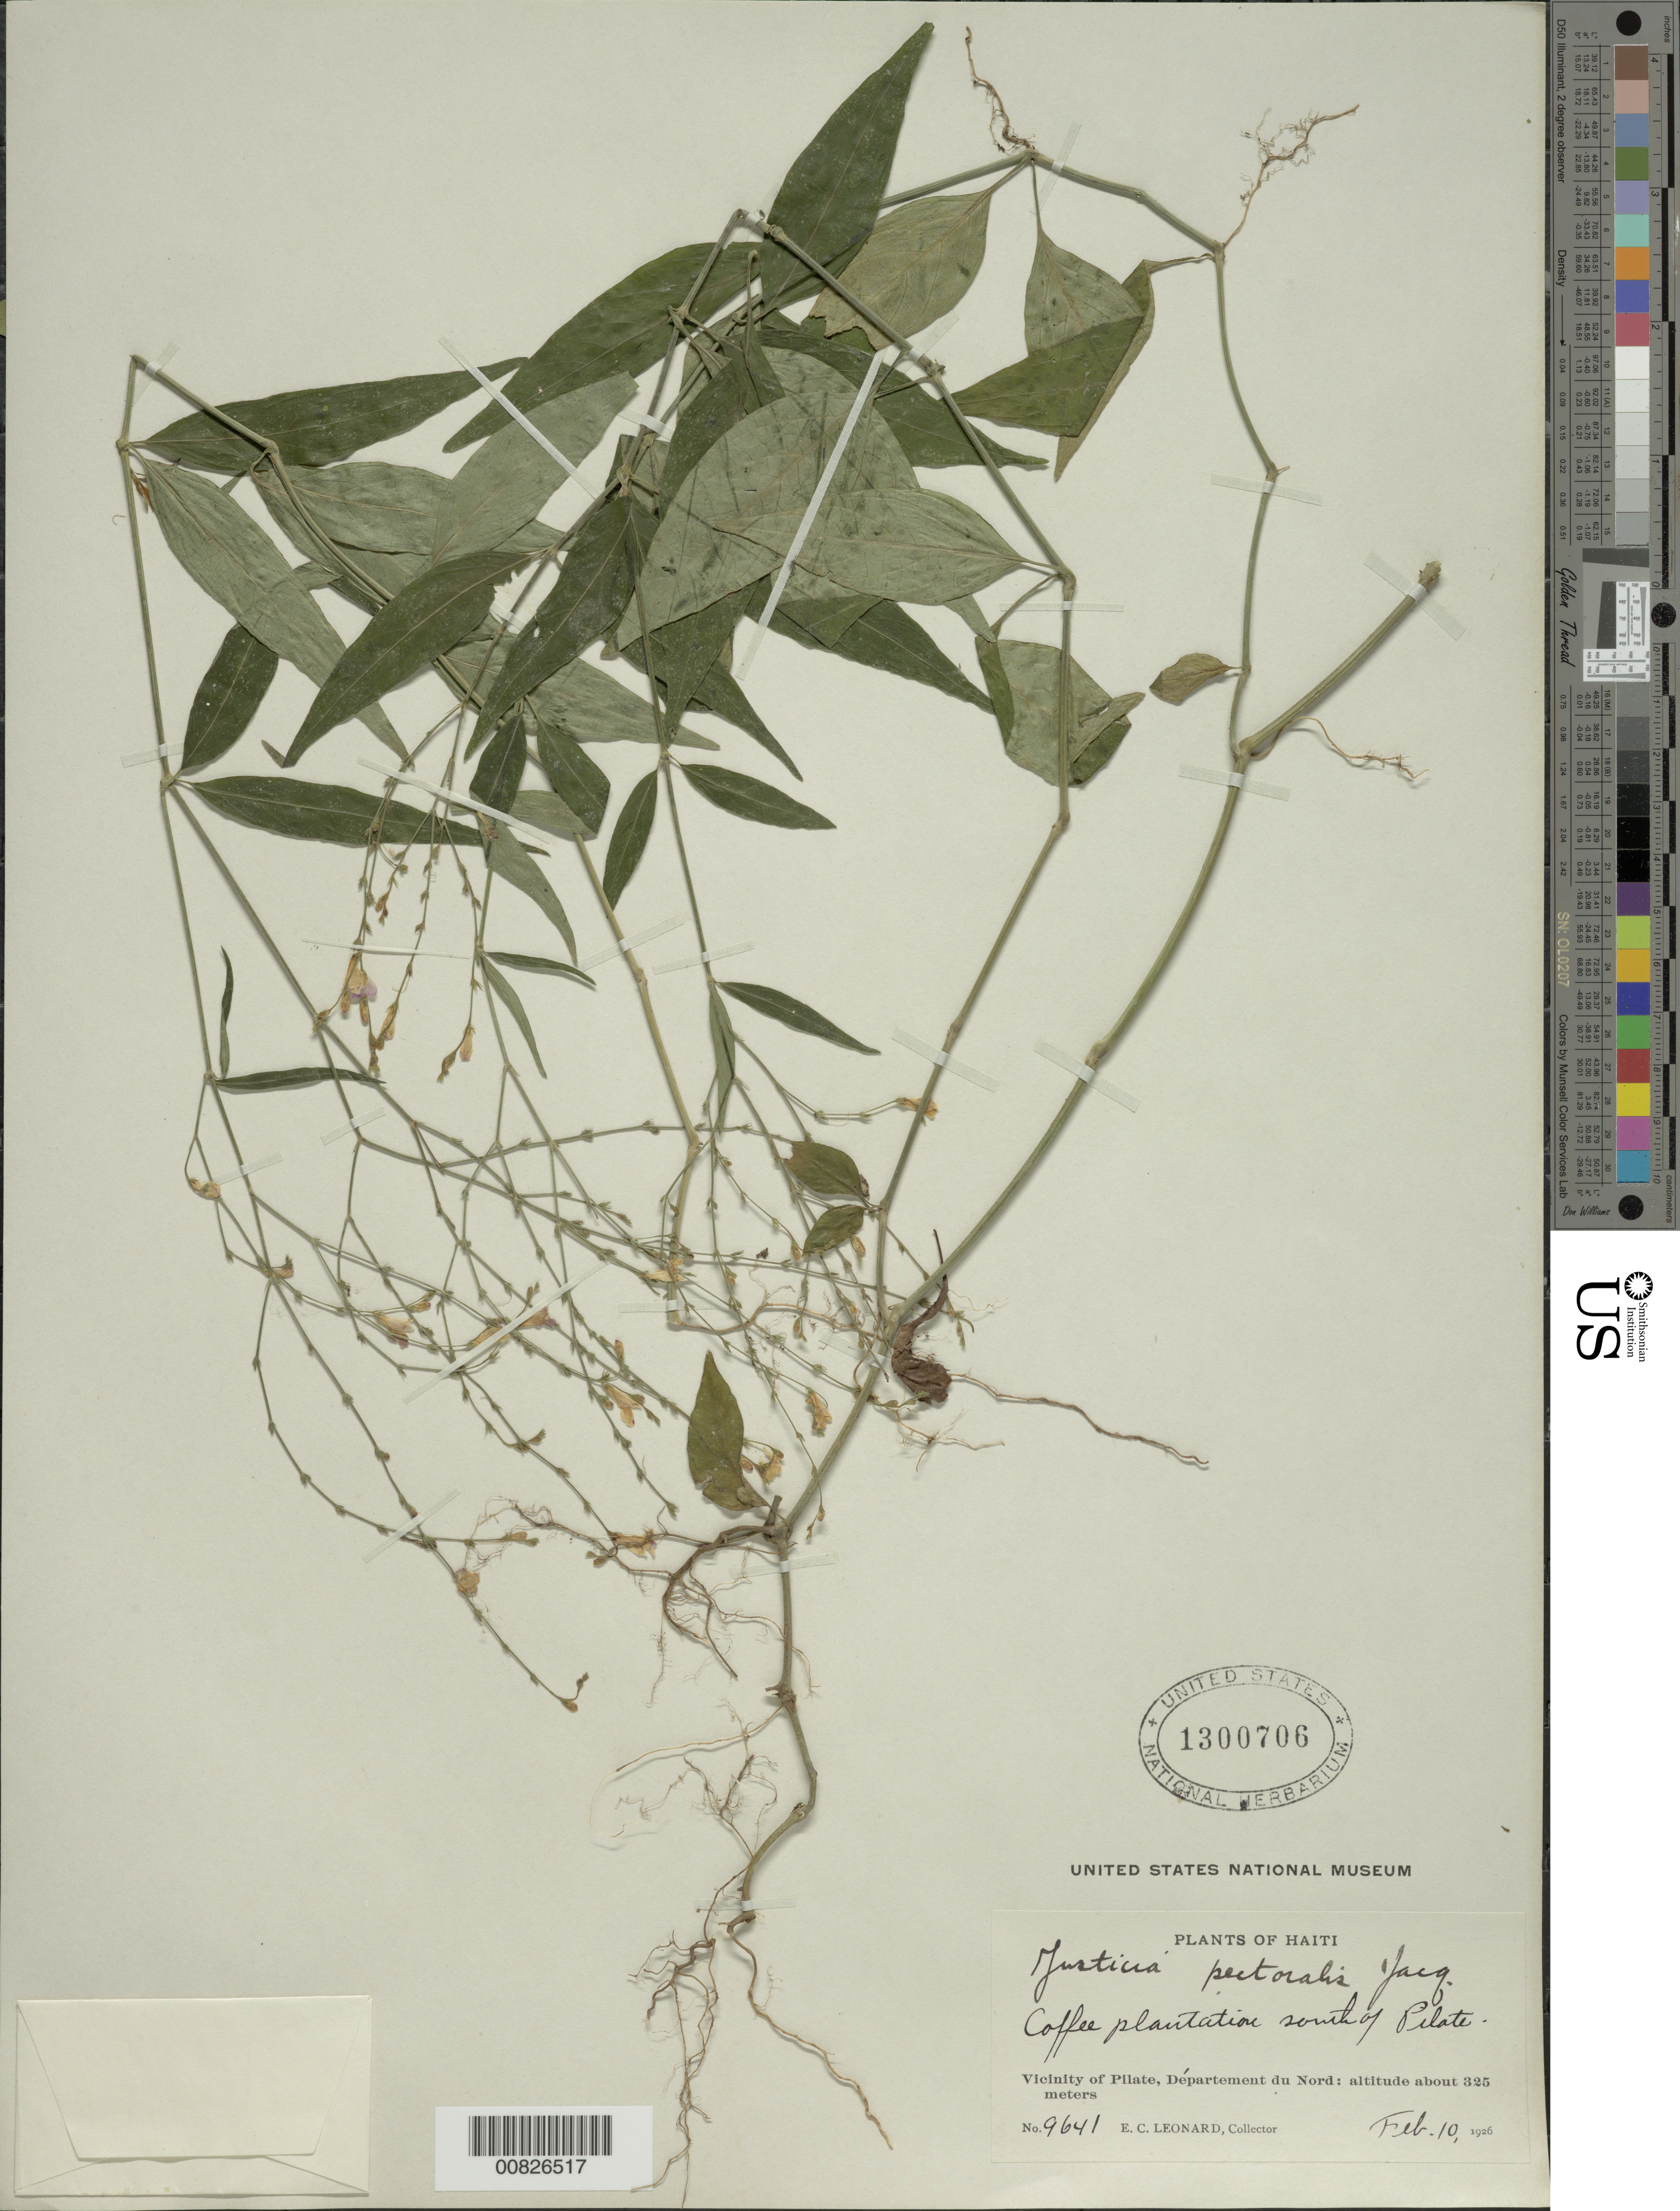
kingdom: Plantae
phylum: Tracheophyta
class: Magnoliopsida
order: Lamiales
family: Acanthaceae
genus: Justicia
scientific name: Justicia pectoralis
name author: Jacq.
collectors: E. C. Leonard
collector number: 9641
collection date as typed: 10 Feb 1926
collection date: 1926-02-10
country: Haiti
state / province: Nord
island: Hispaniola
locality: Vicinity of Pilate, S of city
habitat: Coffee plantation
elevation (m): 325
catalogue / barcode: US 1300706